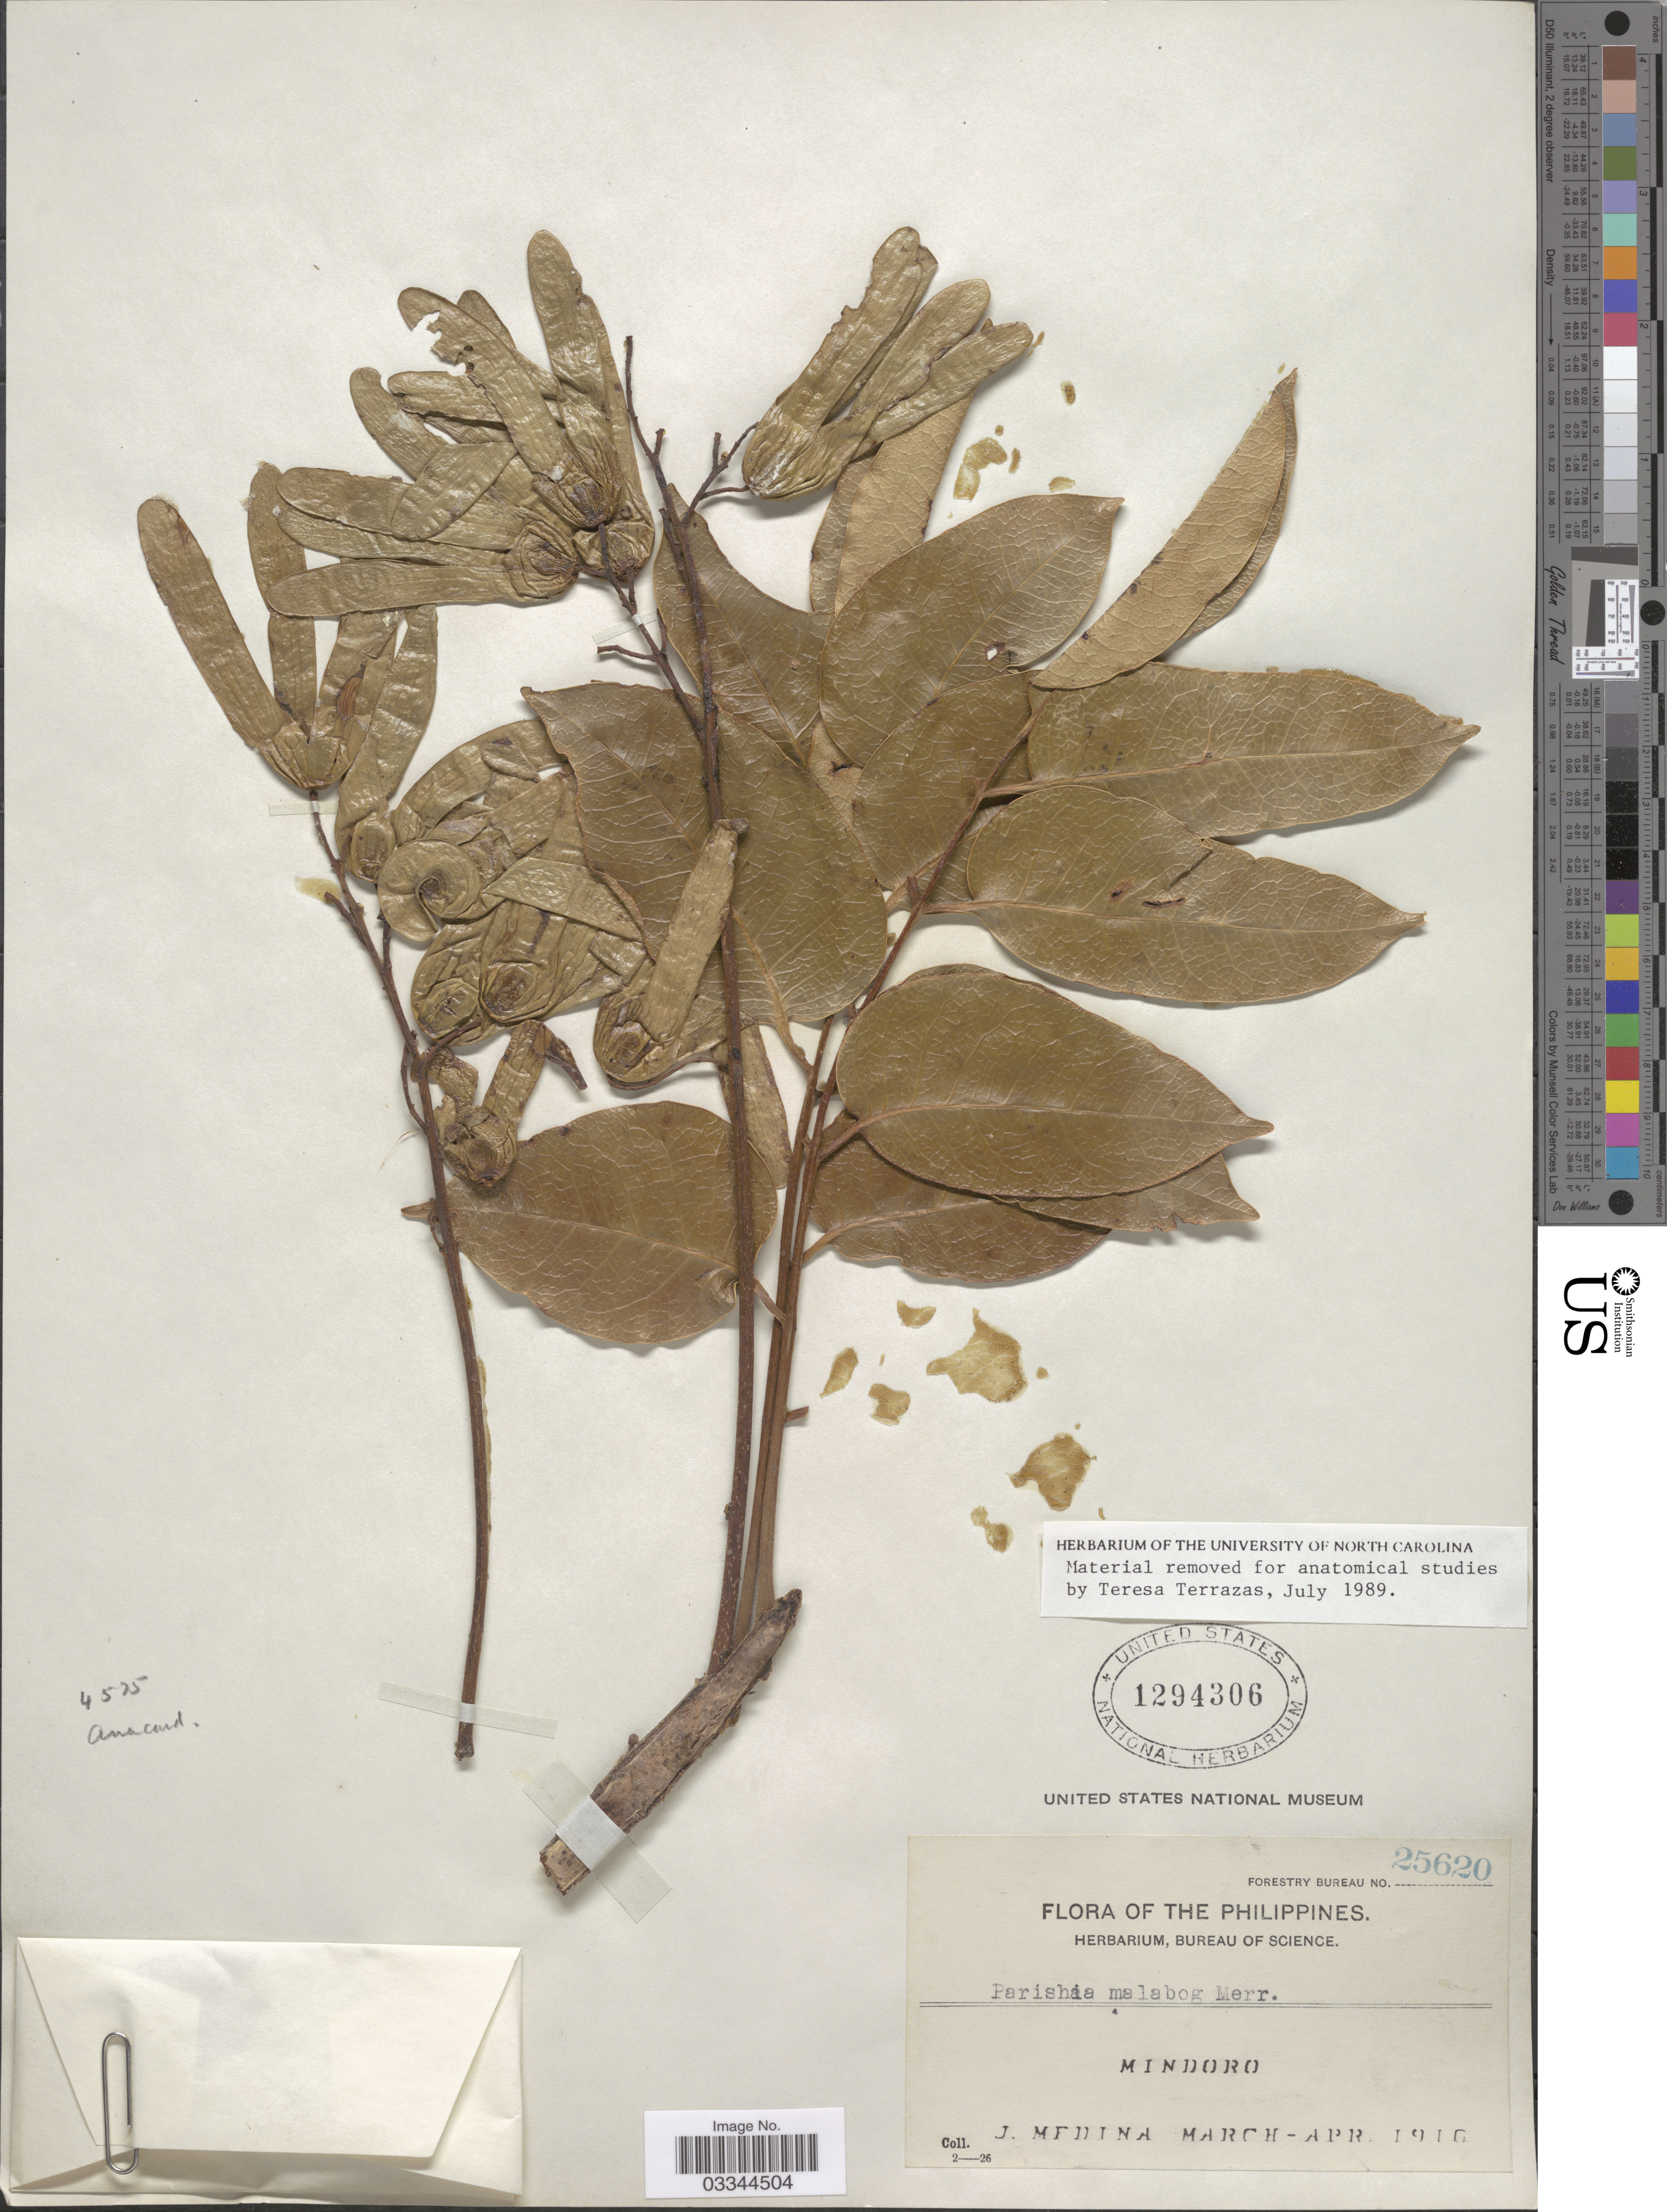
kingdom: Plantae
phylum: Tracheophyta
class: Magnoliopsida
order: Sapindales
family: Anacardiaceae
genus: Parishia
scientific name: Parishia malabog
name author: Merr.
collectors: J. Medina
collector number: Forestry Bureau 25620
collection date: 1916-03/1916-04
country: Philippines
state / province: Mimaropa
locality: Mindoro.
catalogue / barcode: US 1294306